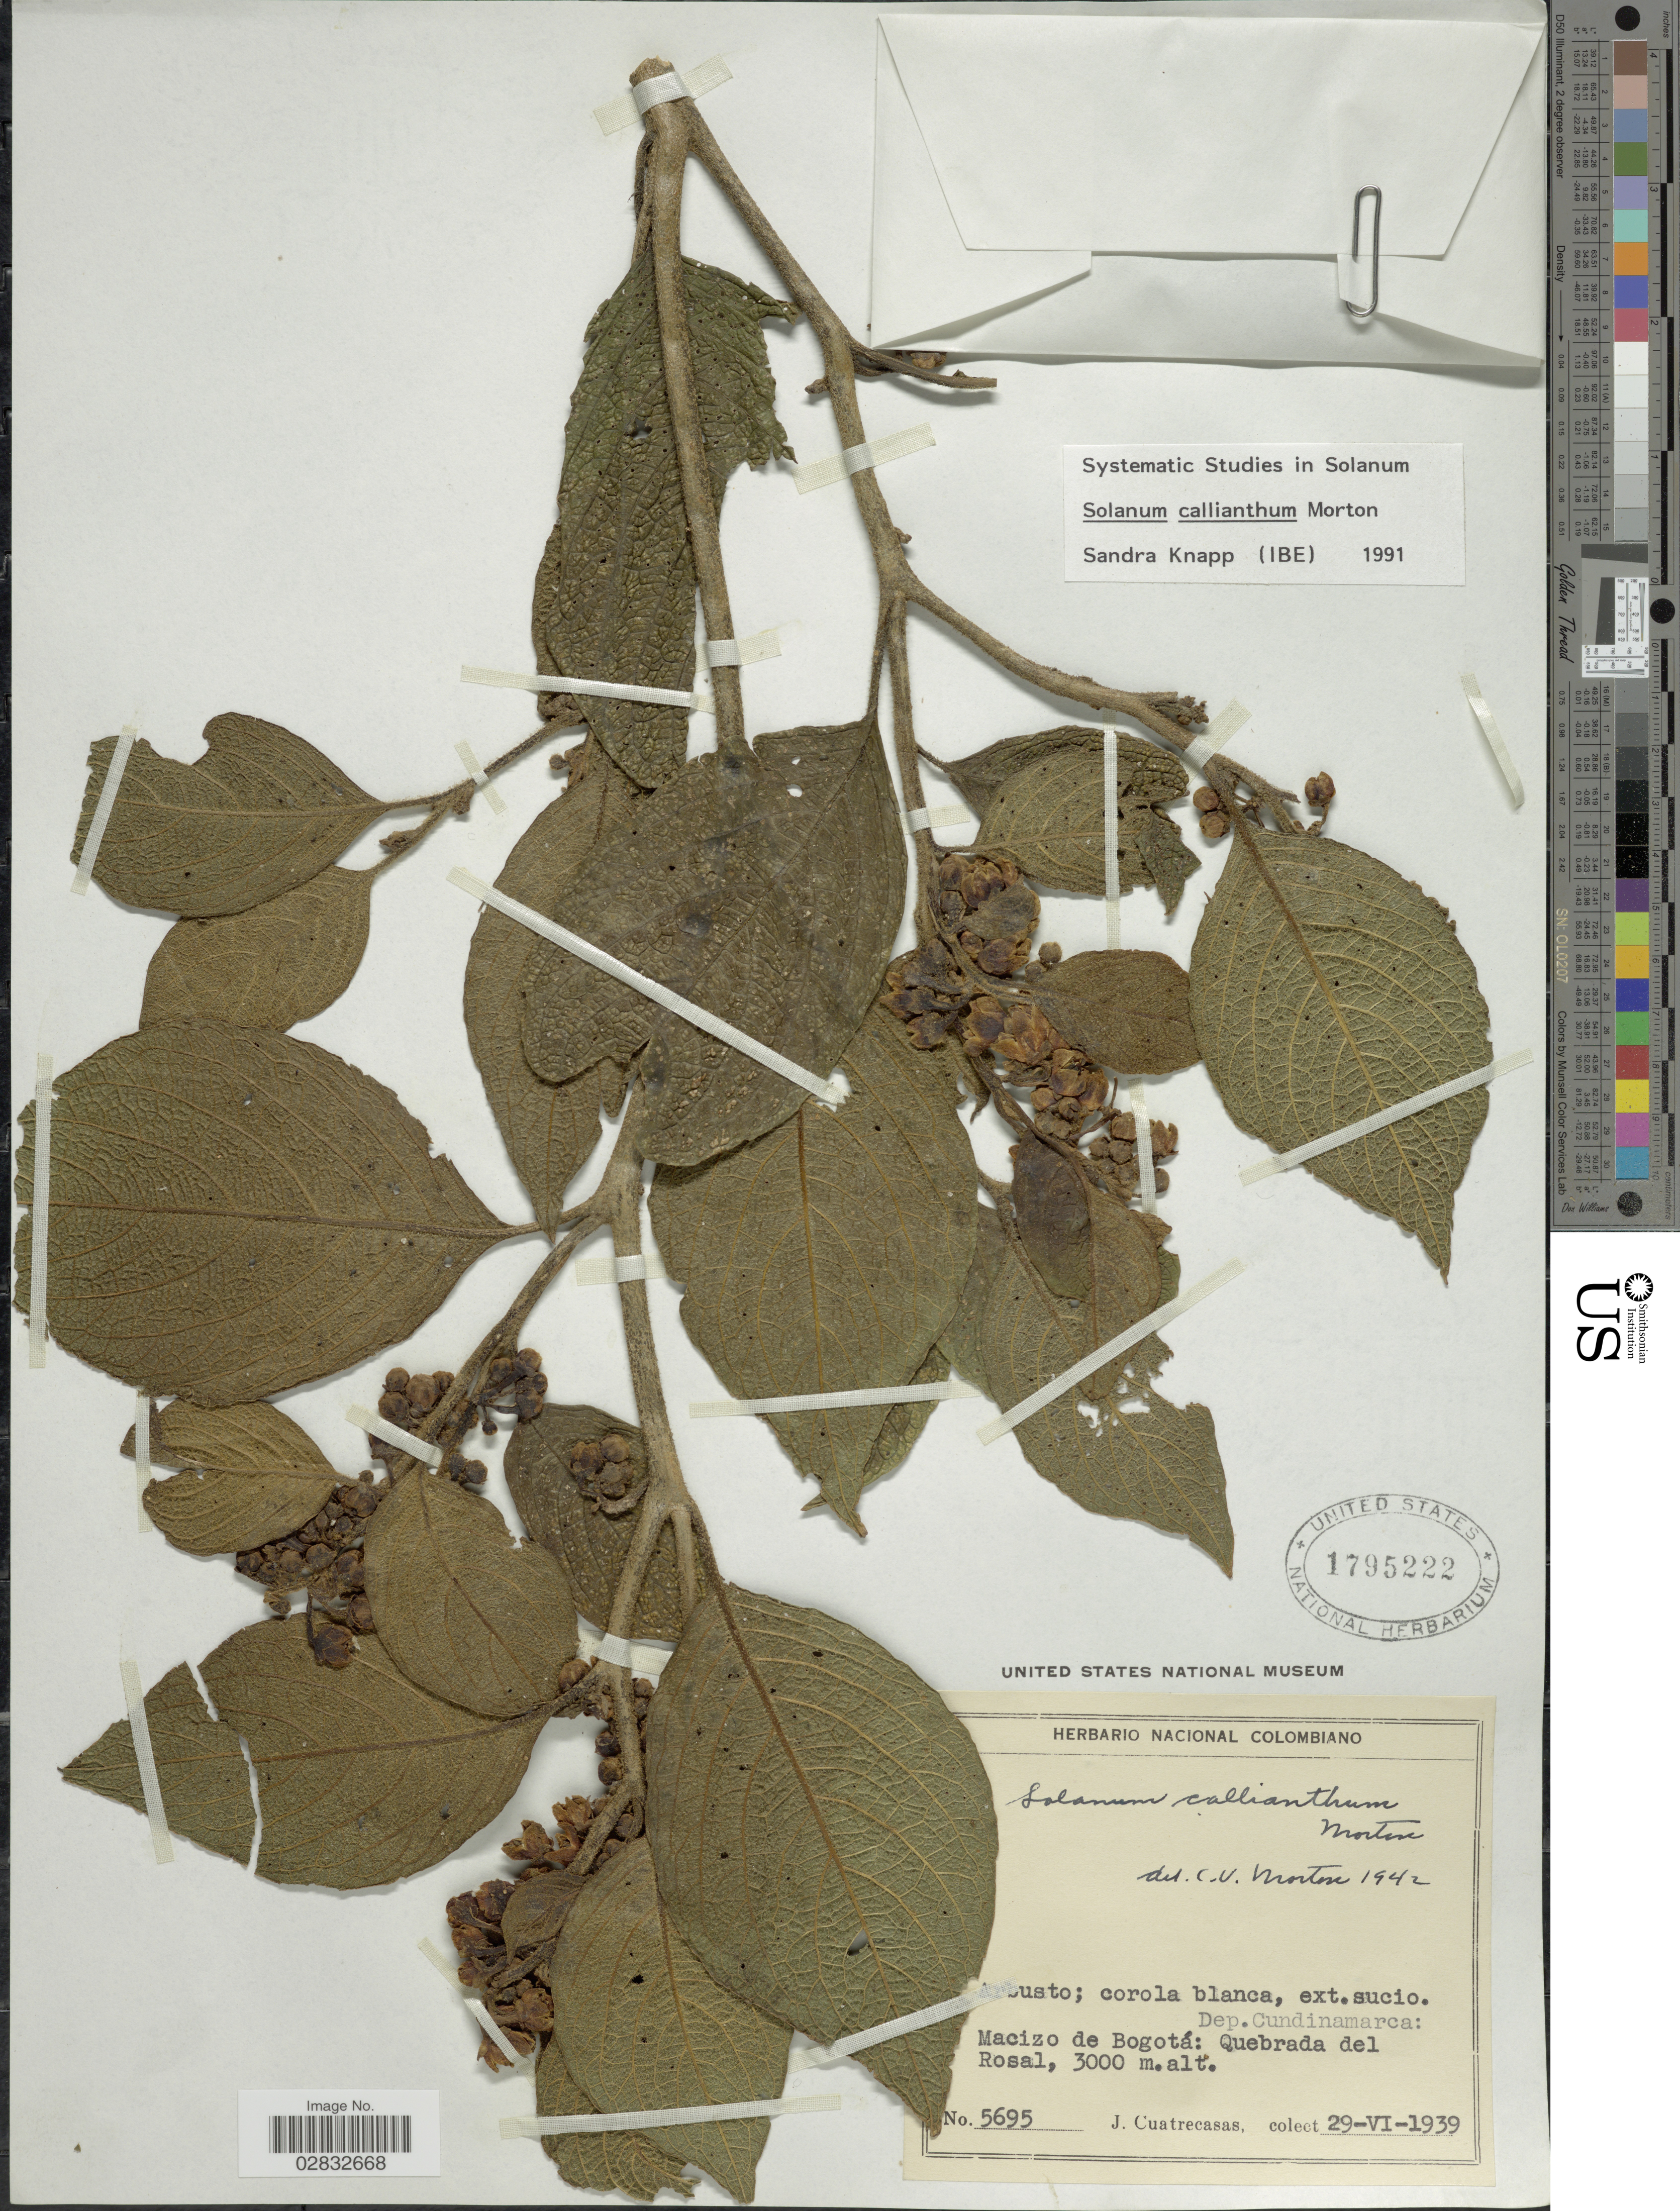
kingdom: Plantae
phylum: Tracheophyta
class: Magnoliopsida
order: Solanales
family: Solanaceae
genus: Solanum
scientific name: Solanum callianthum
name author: C.V. Morton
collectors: J. Cuatrecasas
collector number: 5695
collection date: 1939-06-29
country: Colombia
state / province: Cundinamarca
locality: Macizo de Bogotá: Quebrada del Rosal.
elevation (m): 3000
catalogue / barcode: US 1795222